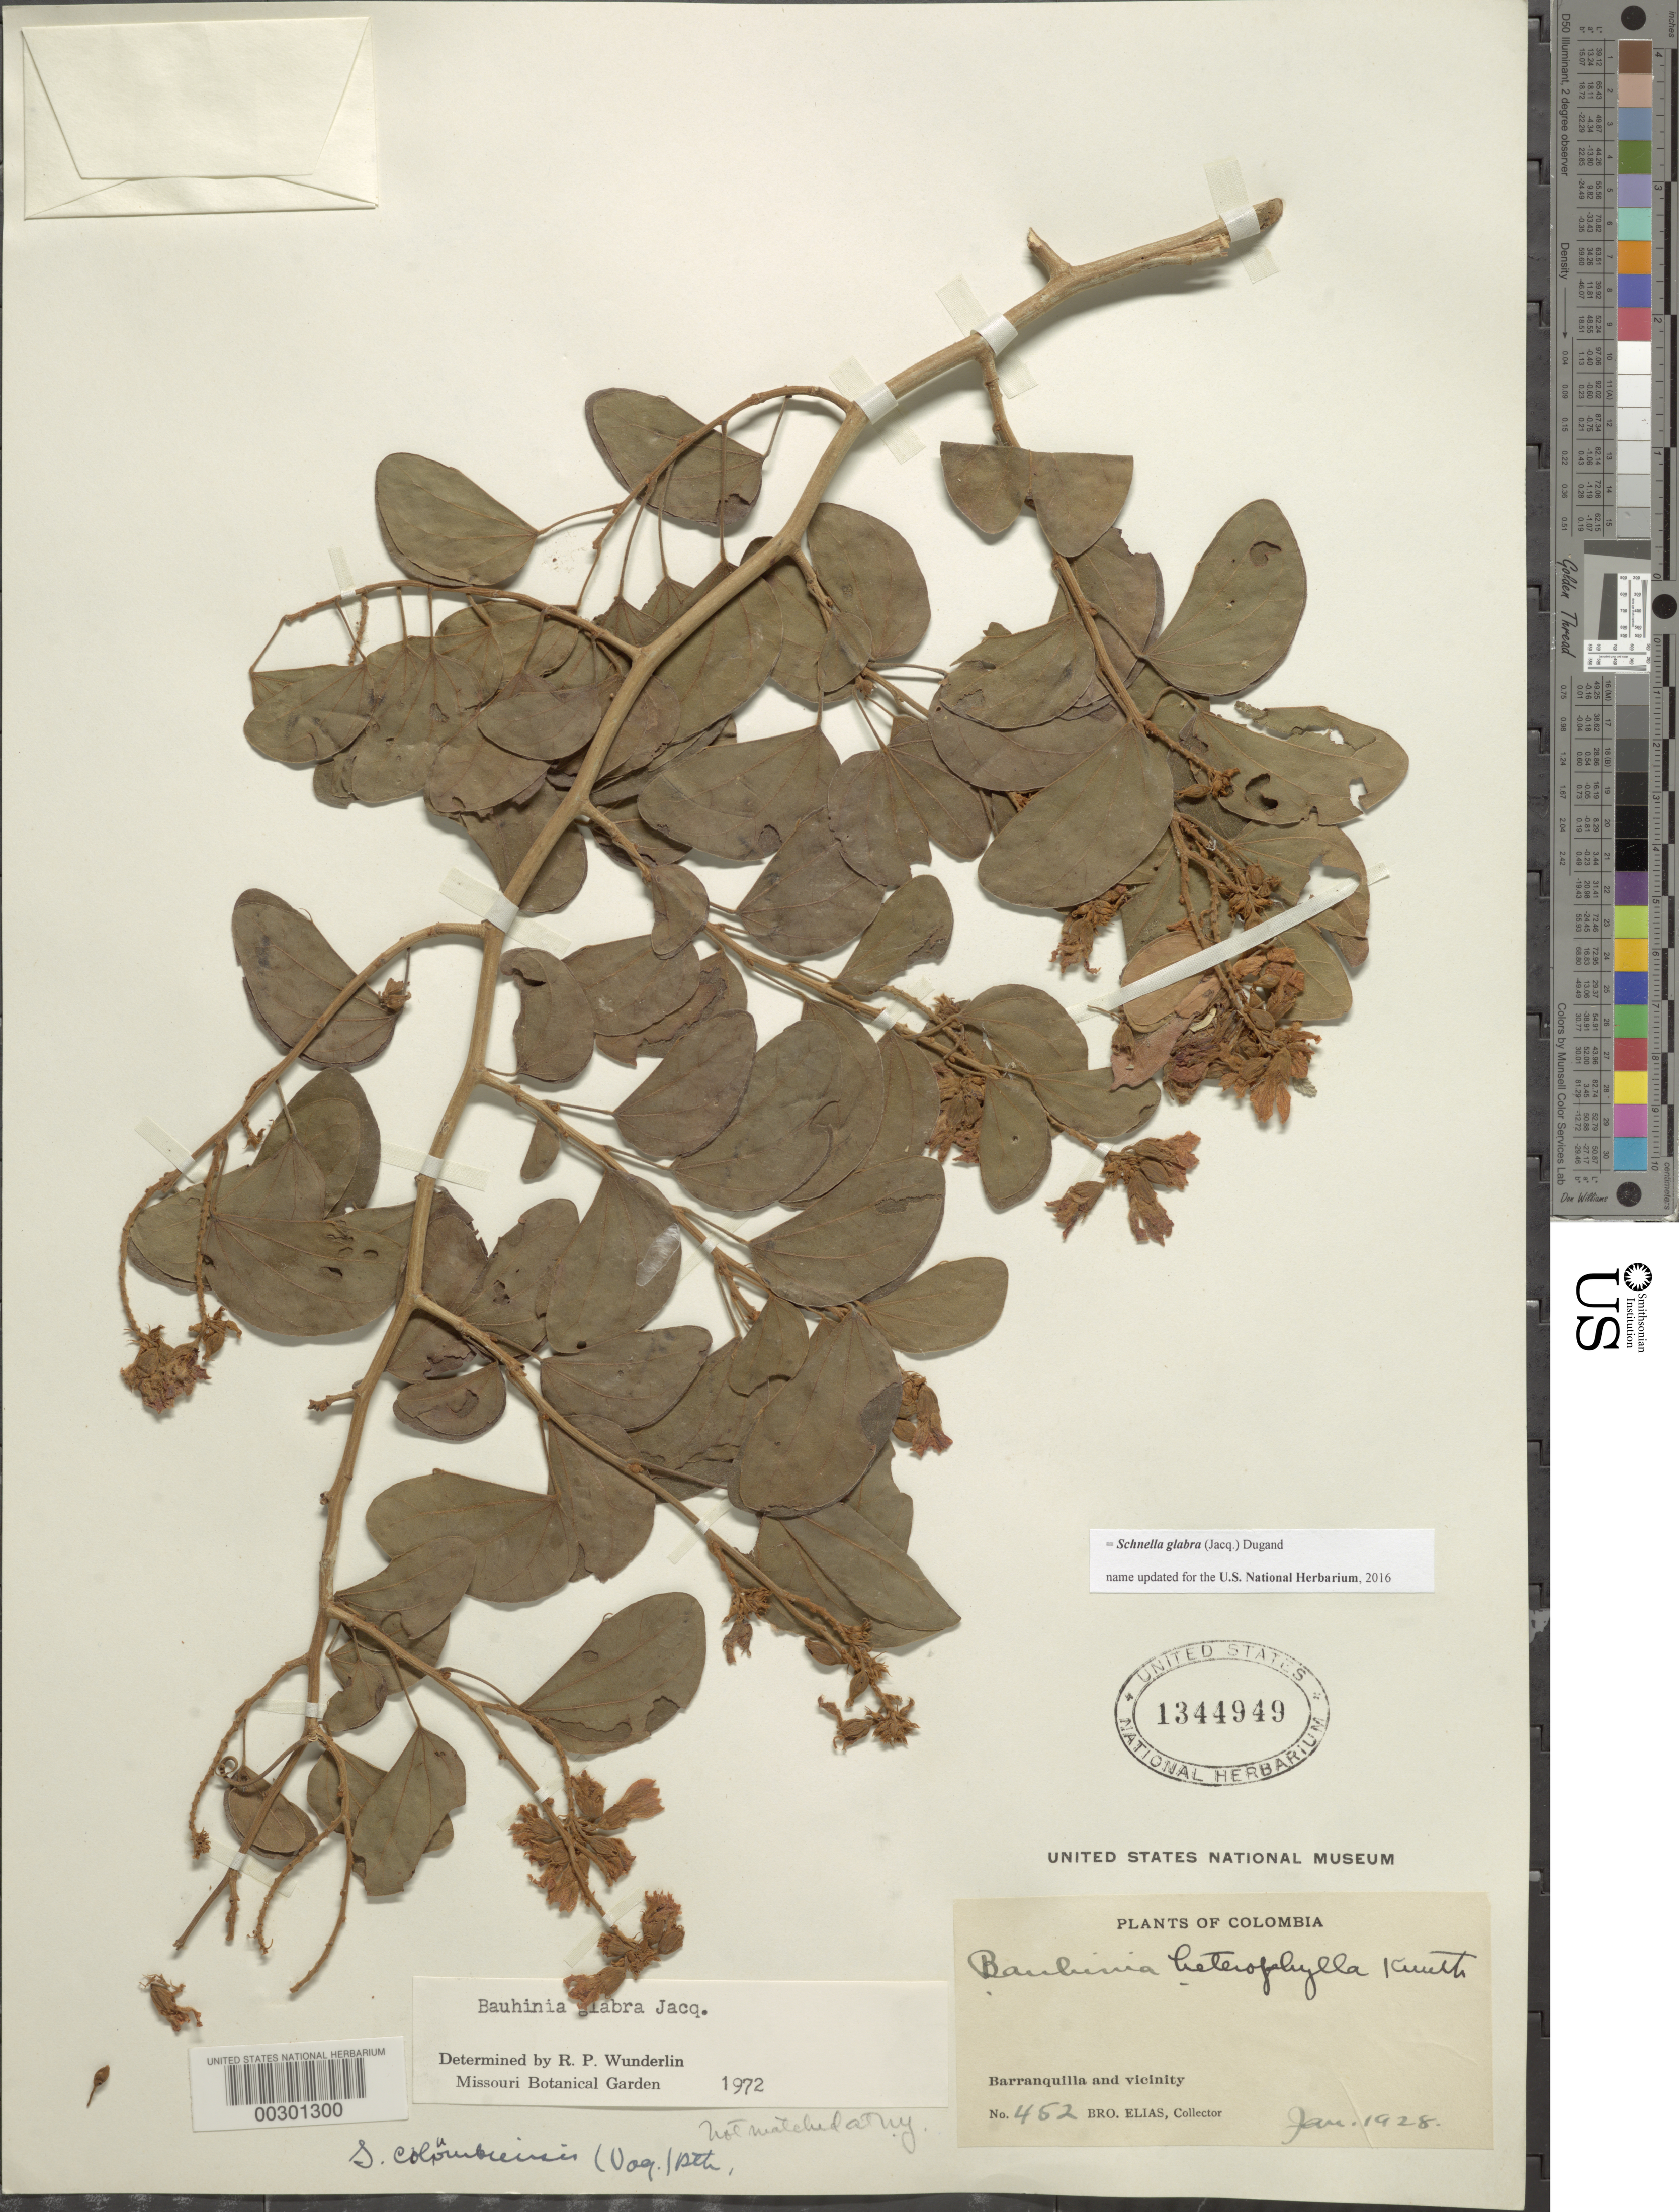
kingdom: Plantae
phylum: Tracheophyta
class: Magnoliopsida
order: Fabales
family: Fabaceae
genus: Schnella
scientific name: Schnella glabra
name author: (Jacq.) Dugand G.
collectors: Bro. Elias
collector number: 452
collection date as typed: Jan 1928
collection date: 1928-01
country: Colombia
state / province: Atlántico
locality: Barranquilla and vicinity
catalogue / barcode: US 1344949